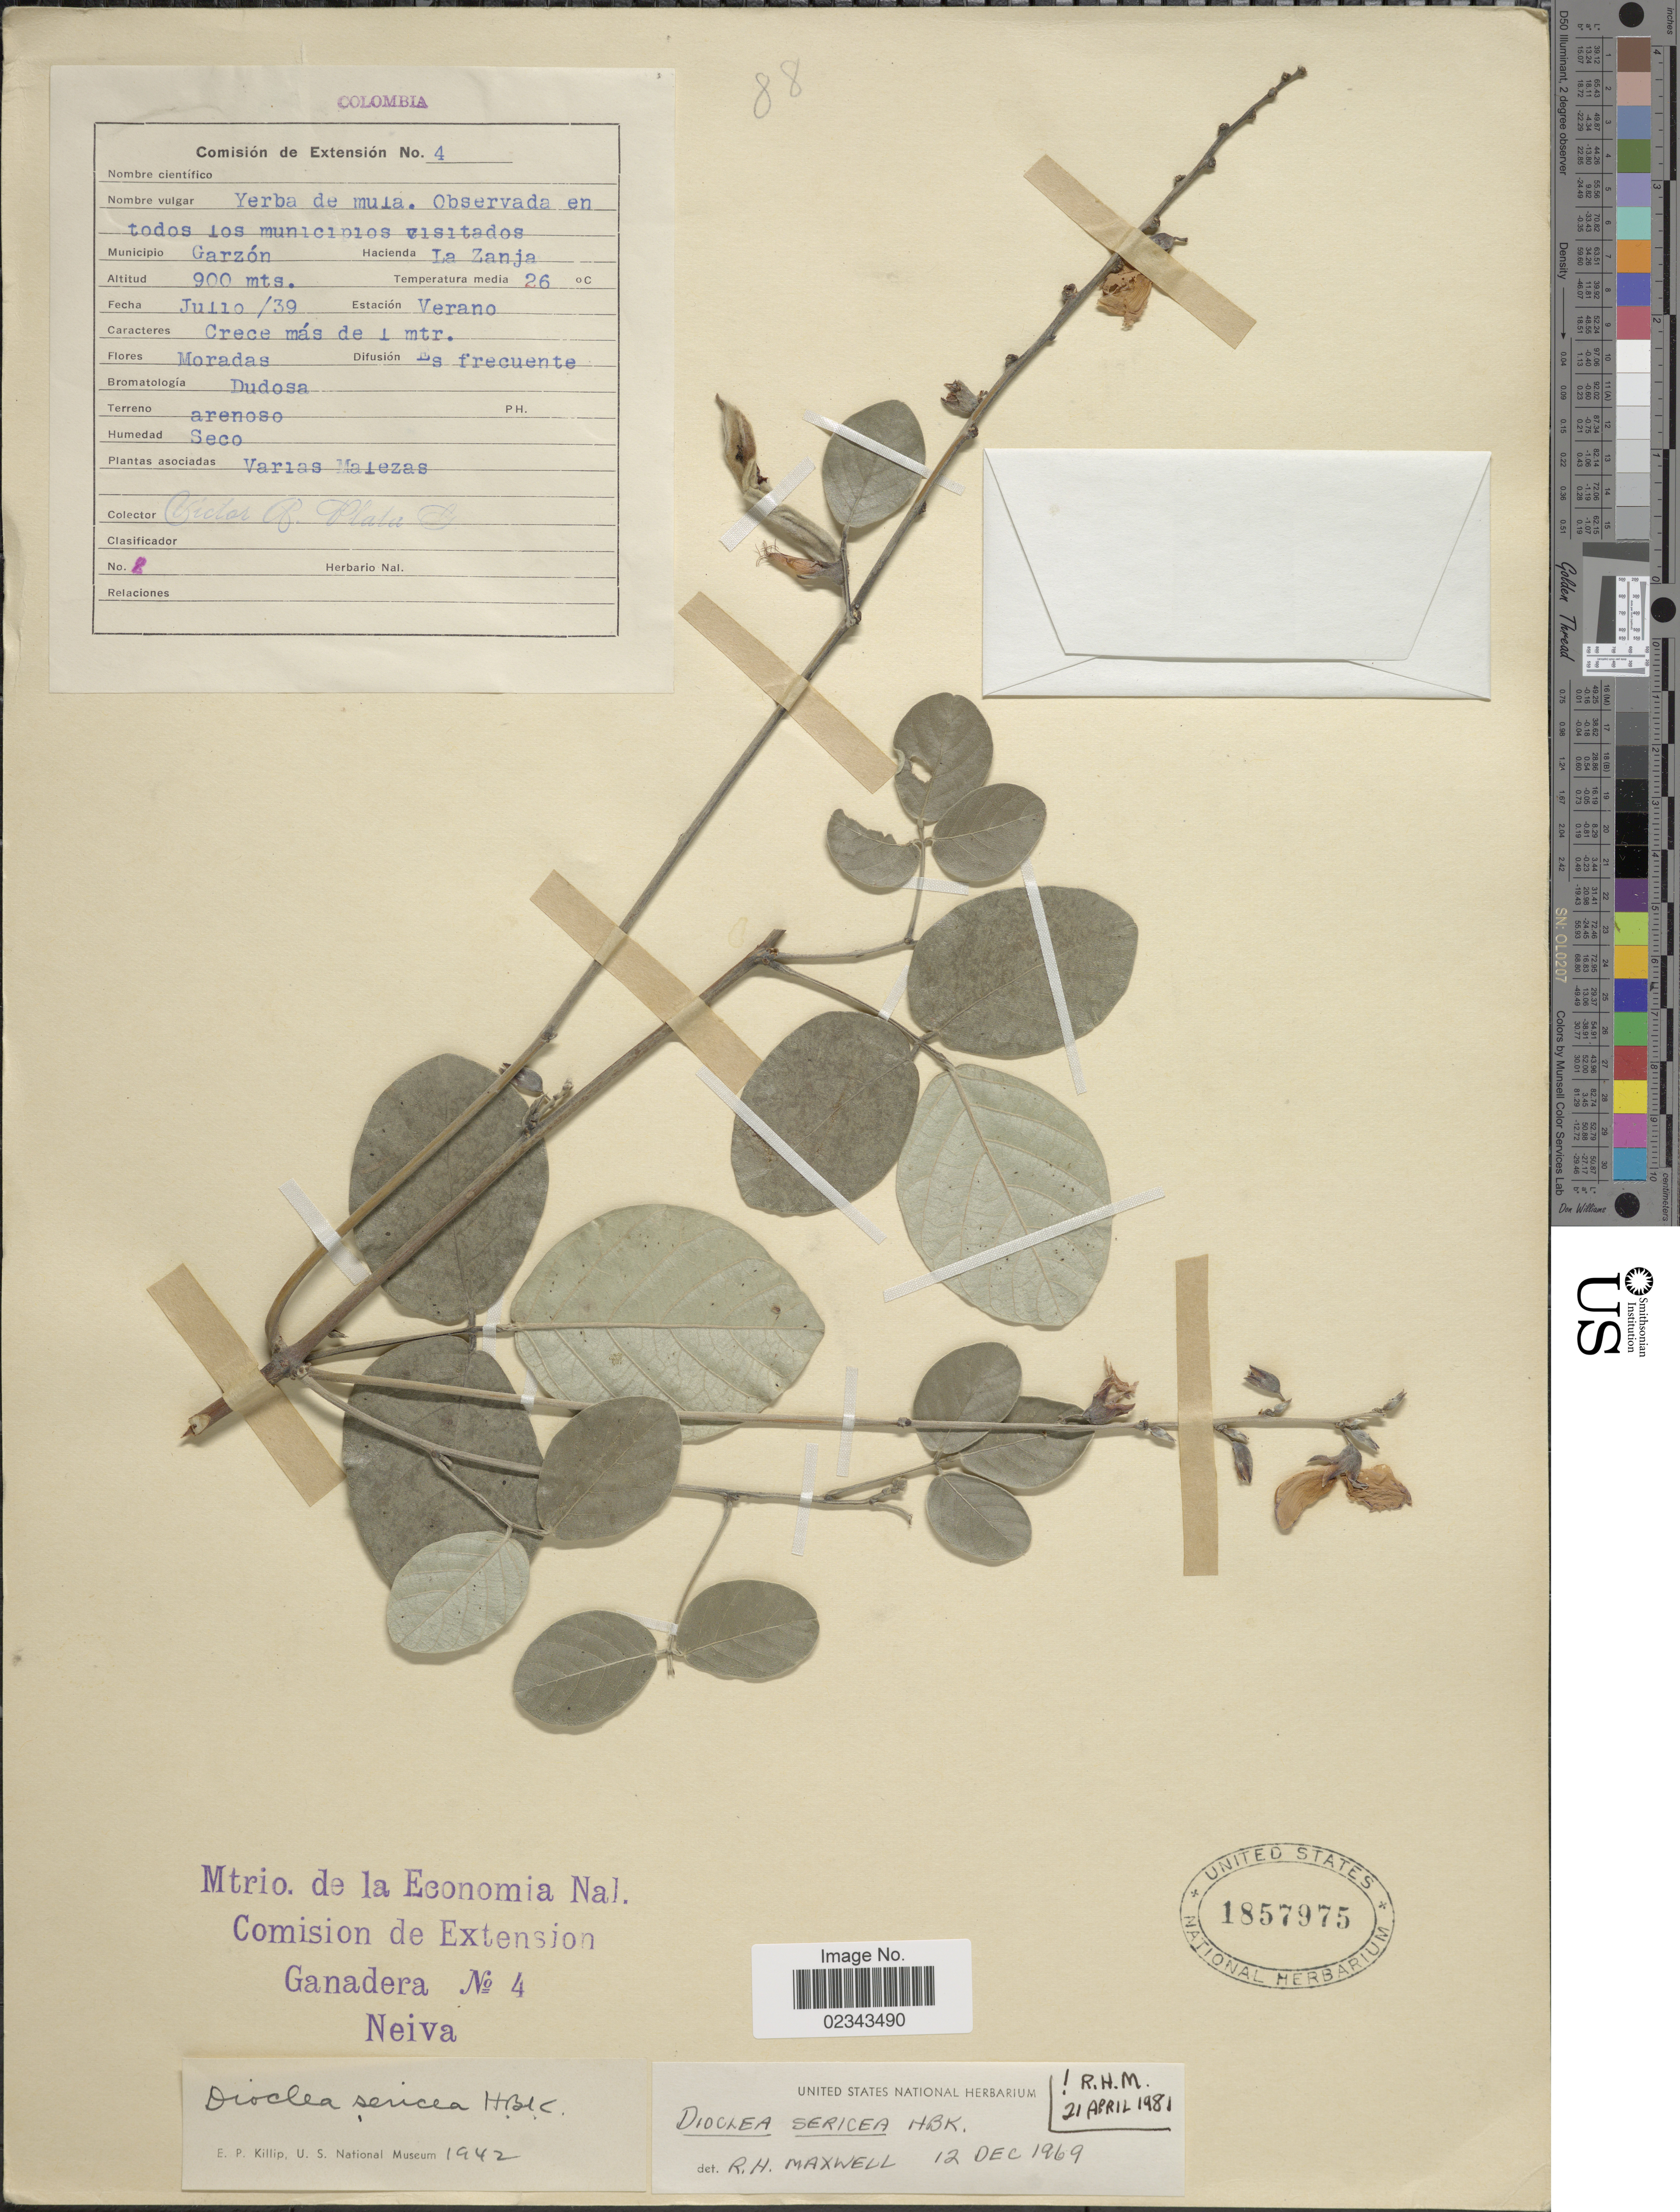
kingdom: Plantae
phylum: Tracheophyta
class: Magnoliopsida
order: Fabales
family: Fabaceae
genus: Dioclea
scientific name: Dioclea sericea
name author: Kunth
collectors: V. Plata Garcia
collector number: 4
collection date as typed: Transcribed d/m/y: /7/39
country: Colombia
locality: Observada en todos los municipios visitados, Municipio Garzon, Hacienda La Zanja, Estacion VeranoTemperatura media 26 °C.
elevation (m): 900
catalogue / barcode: US 1857975